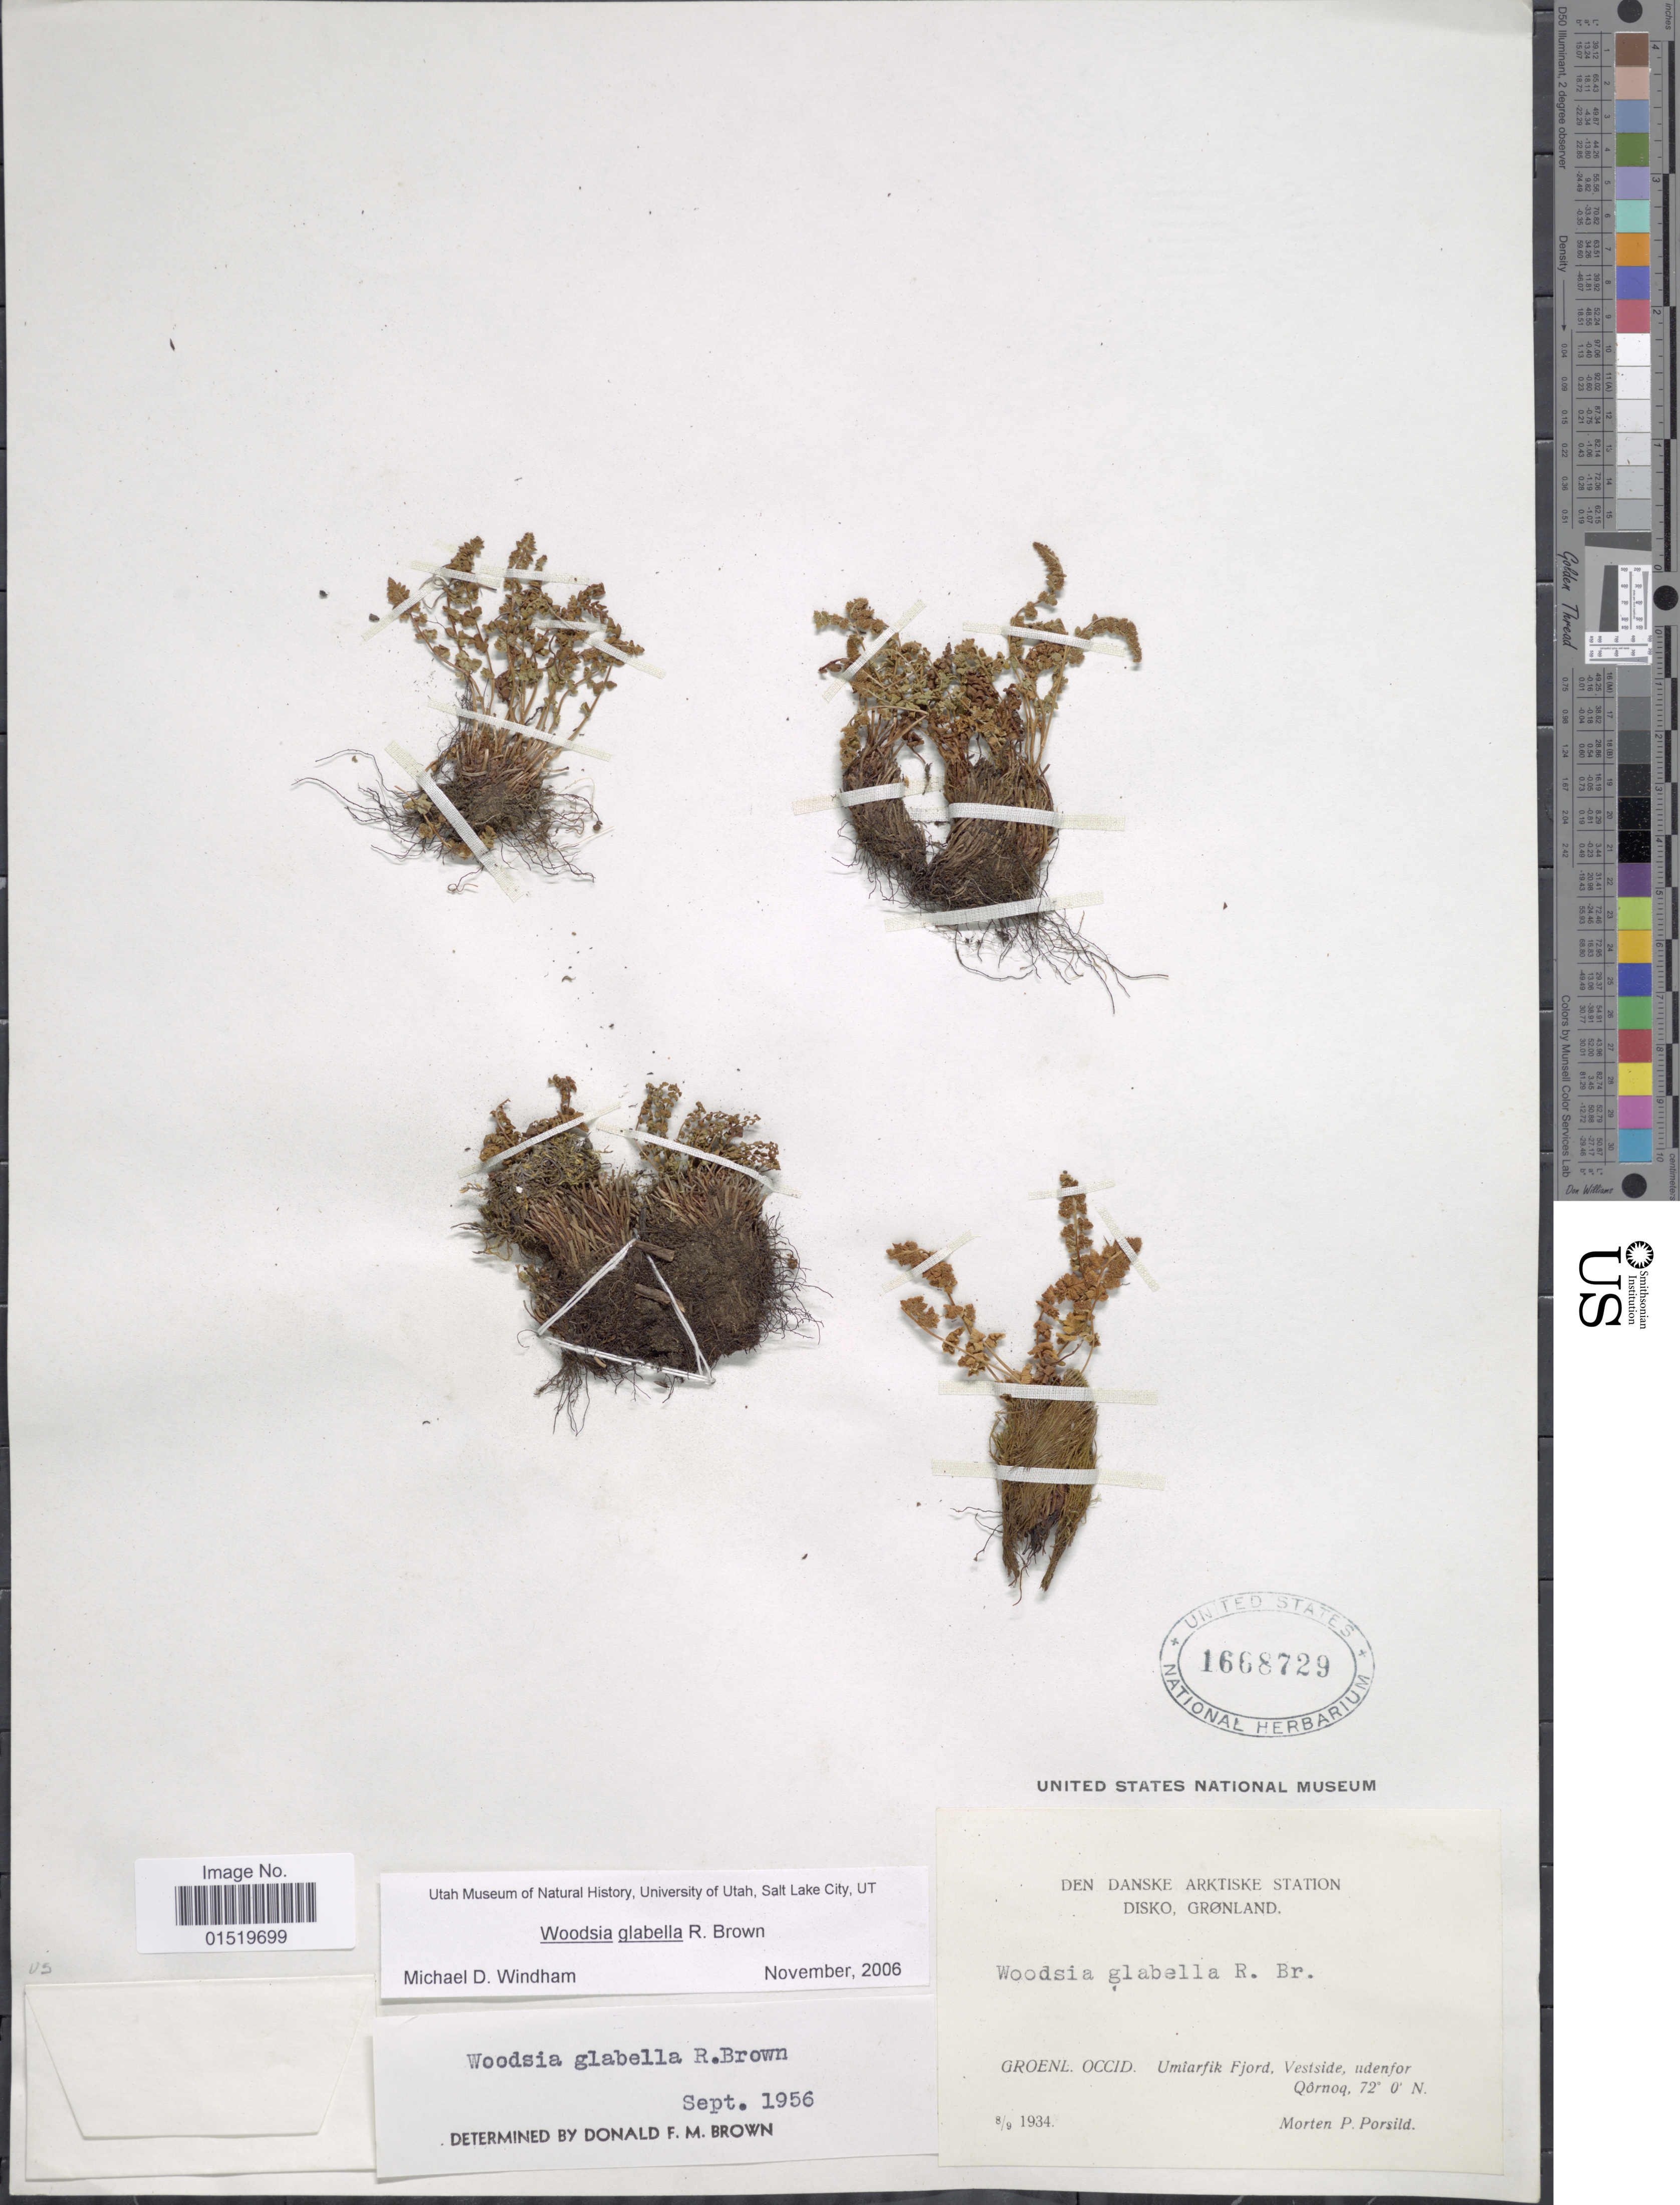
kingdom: Plantae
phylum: Tracheophyta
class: Polypodiopsida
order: Polypodiales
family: Woodsiaceae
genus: Woodsia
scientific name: Woodsia glabella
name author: R. Br.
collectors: M. P. Porsild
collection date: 1934-09-08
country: Greenland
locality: Den Danske Arktiske Station Disko, Groenl Occid. Umiarfik Fjord. Vestside, undefor Qôrnoq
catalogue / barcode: US 1668729